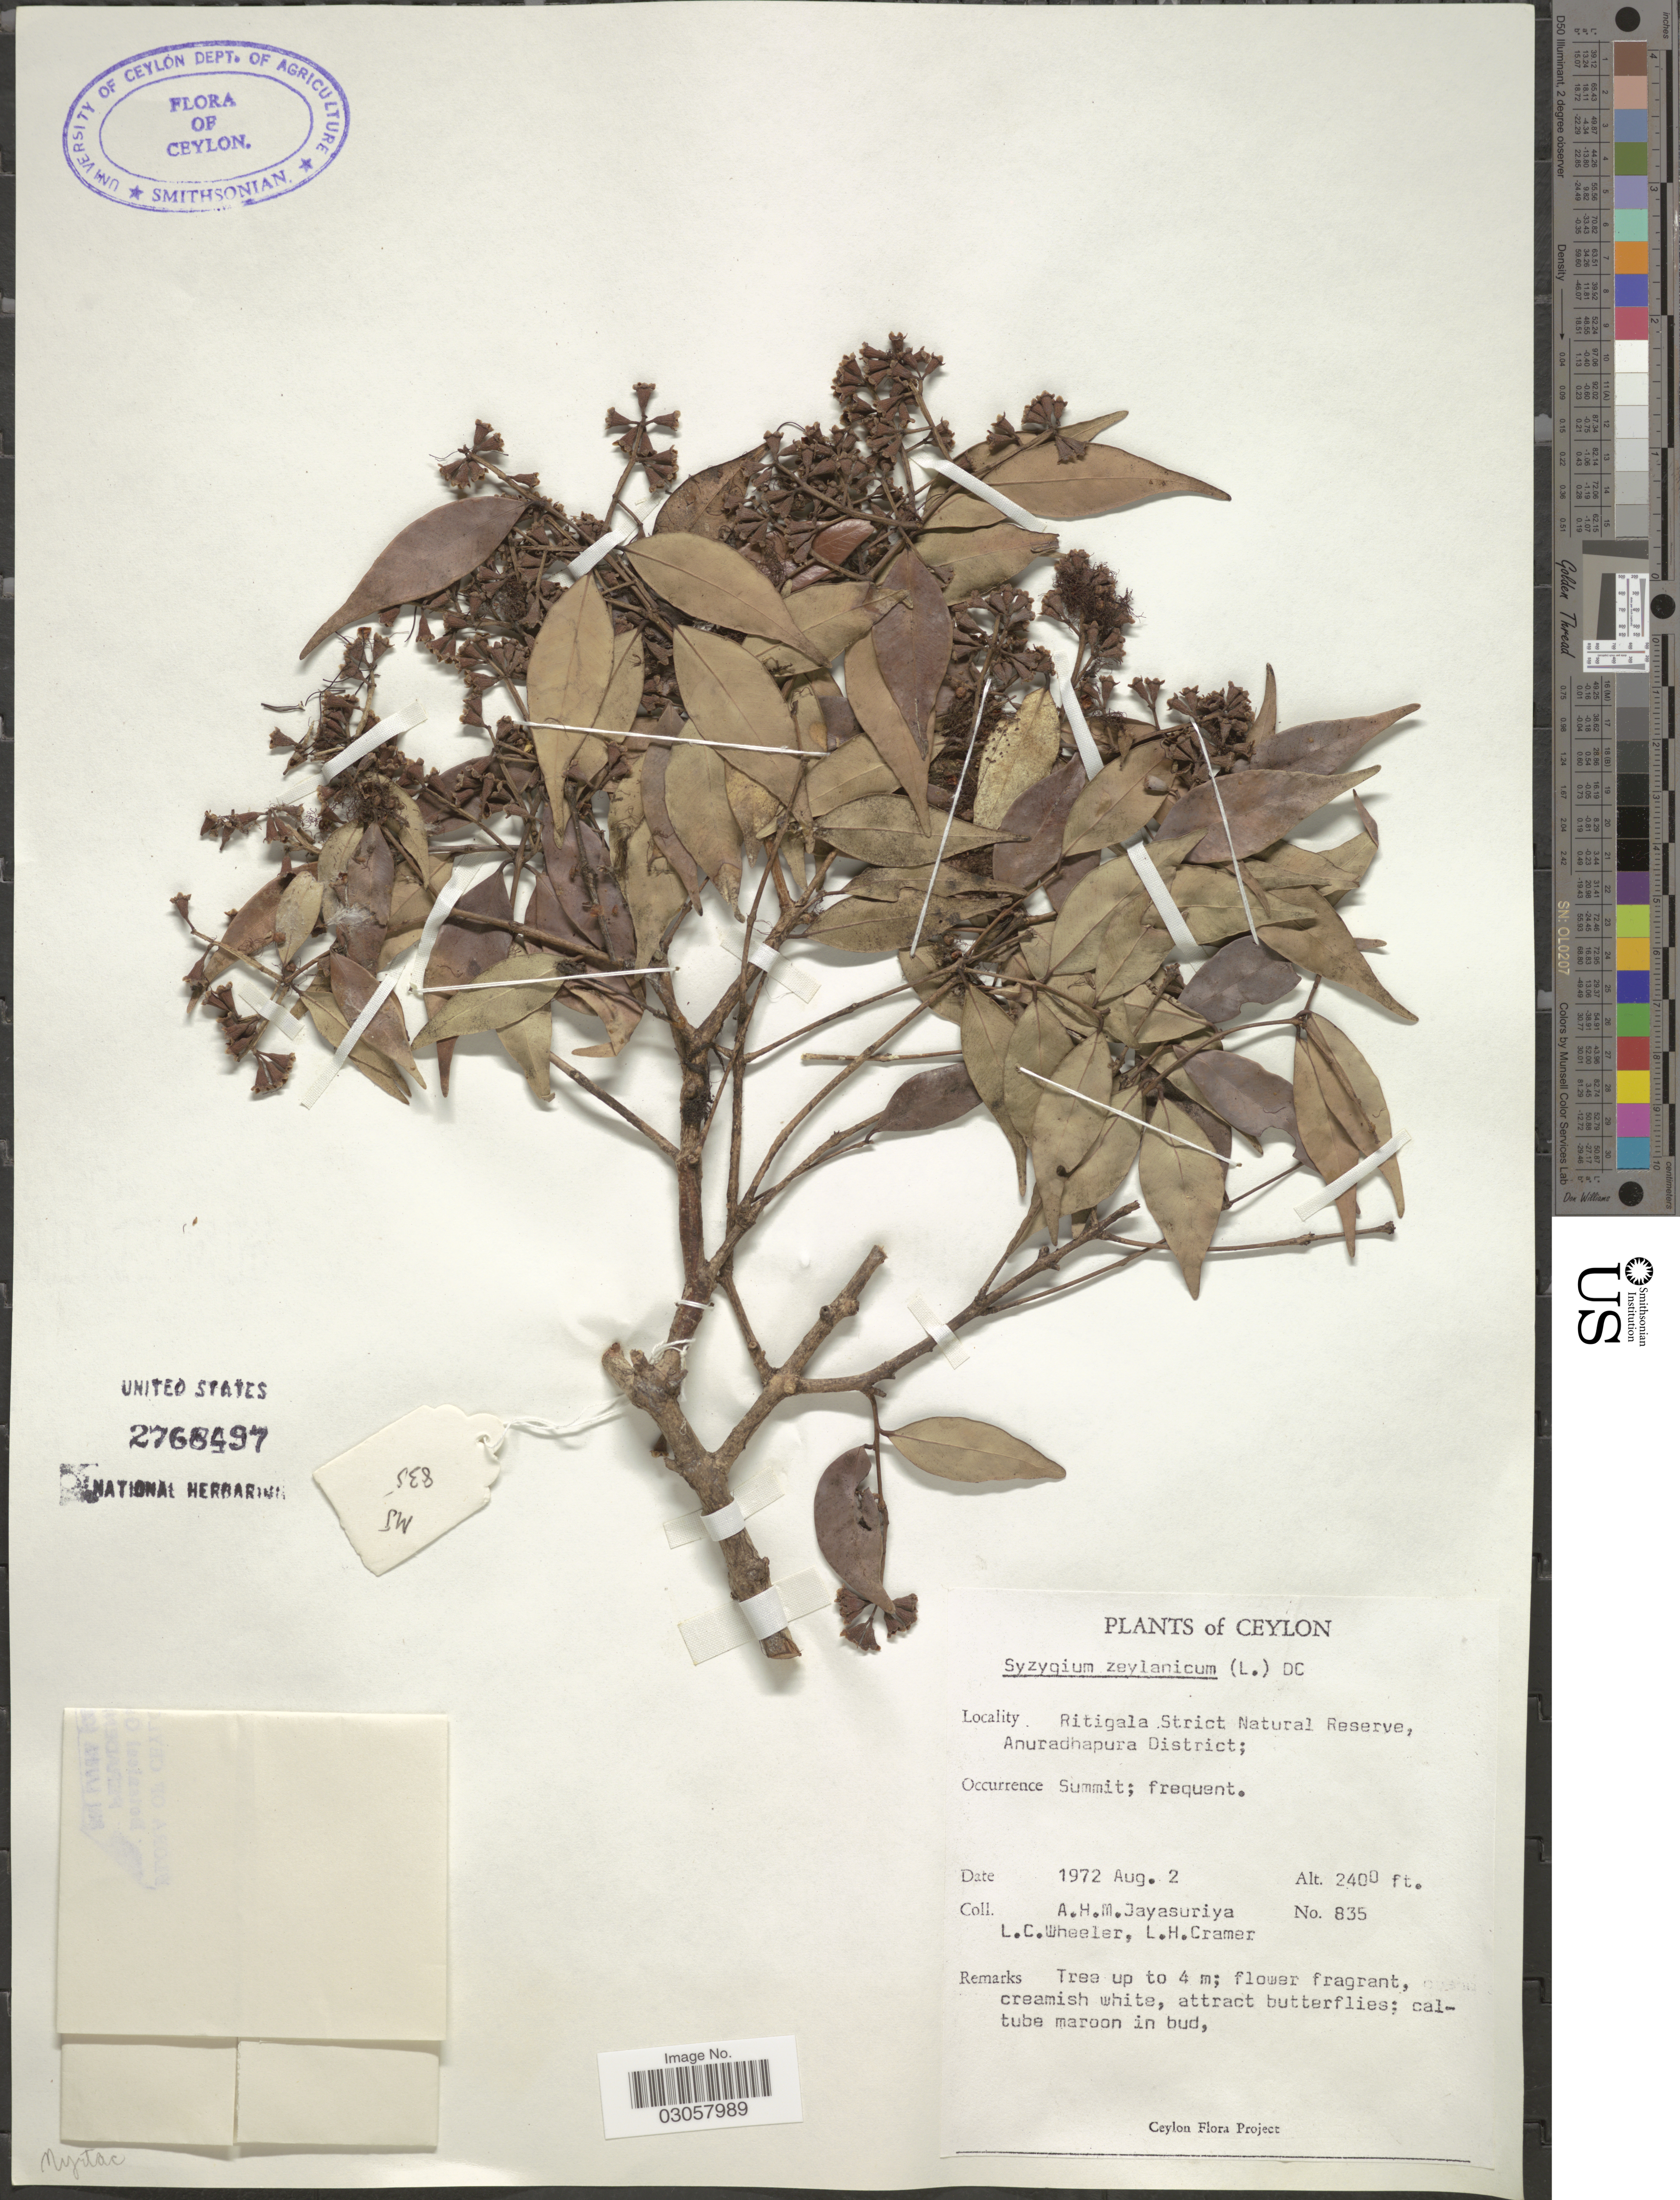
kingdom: Plantae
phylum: Tracheophyta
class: Magnoliopsida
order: Myrtales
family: Myrtaceae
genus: Syzygium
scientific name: Syzygium zeylanicum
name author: (L.) DC.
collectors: A. H. Jayasuriya, L. C. Wheeler & L. H. Cramer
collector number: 835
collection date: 1972-08-02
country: Sri Lanka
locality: Ceylon. Ritigala Strict Natural Reserve, Anuradhapura District.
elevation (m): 732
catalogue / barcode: US 2768497